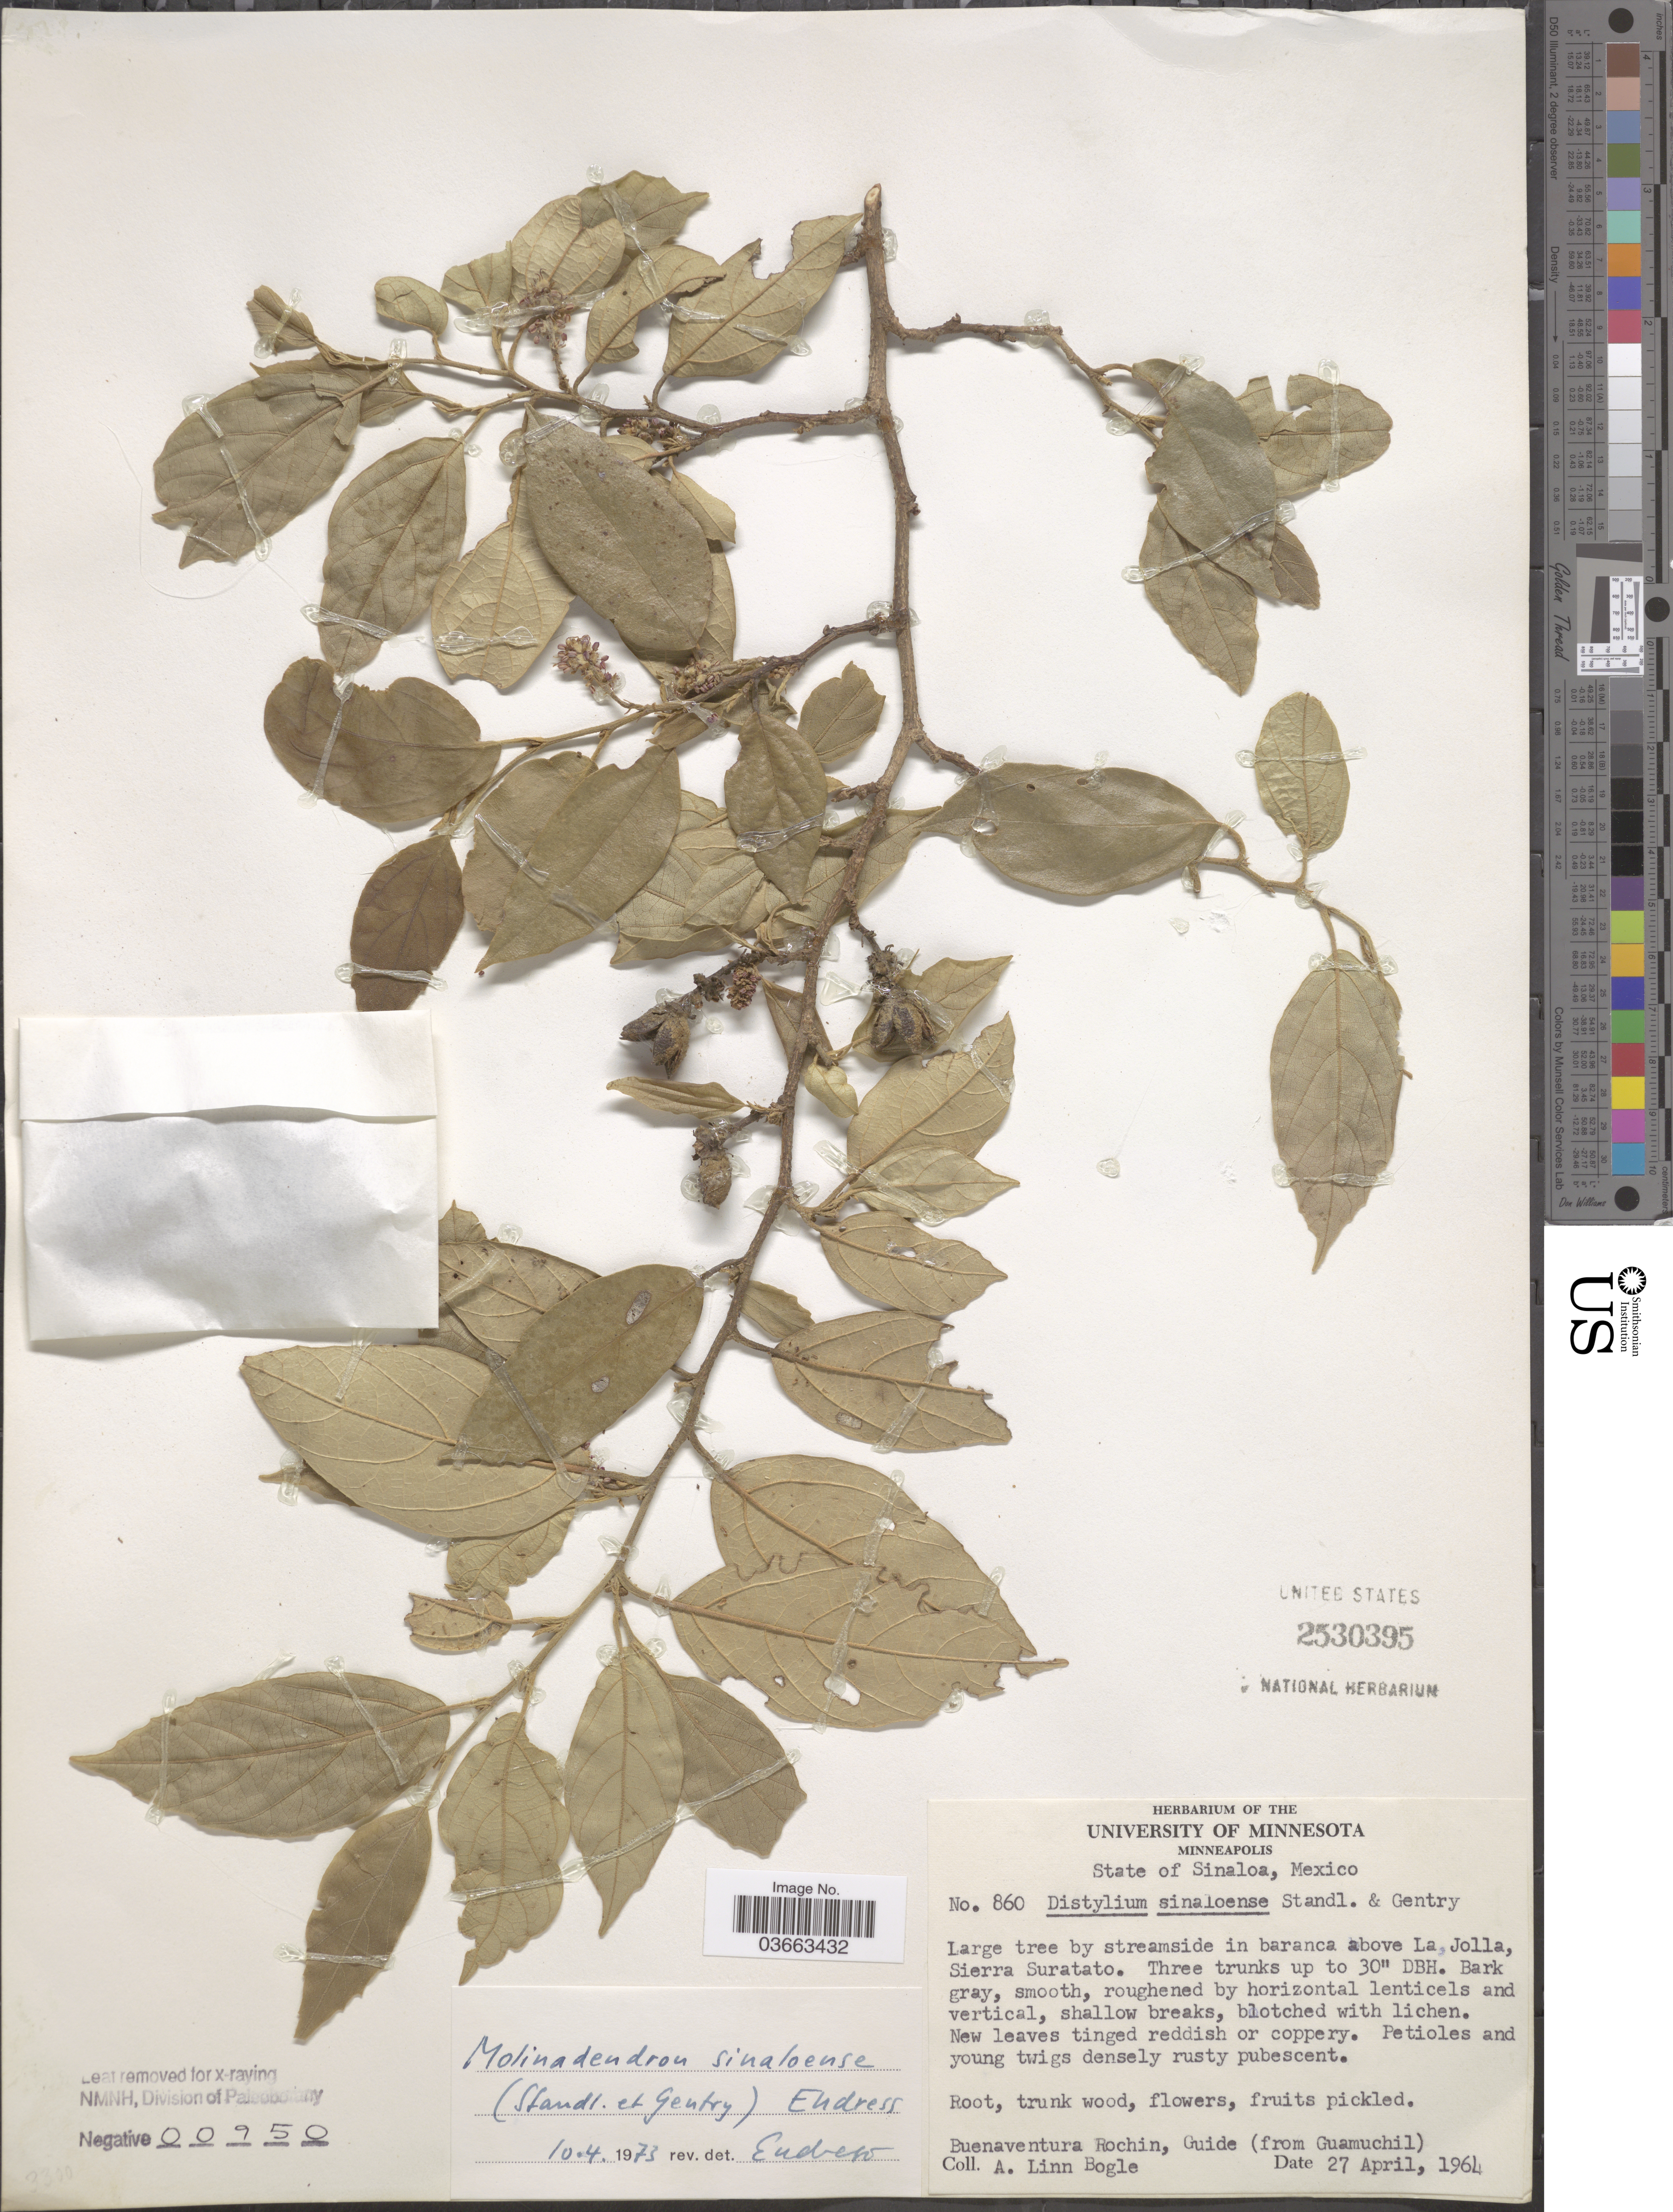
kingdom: Plantae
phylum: Tracheophyta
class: Magnoliopsida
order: Saxifragales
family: Hamamelidaceae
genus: Molinadendron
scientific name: Molinadendron sinaloense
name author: (Standl. & Gentry)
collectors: Bogle, A.L.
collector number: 860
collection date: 1964-04-27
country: Mexico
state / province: Sinaloa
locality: Buenaventura Rochin, Guide (from Guamuchil).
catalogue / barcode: US 2530395